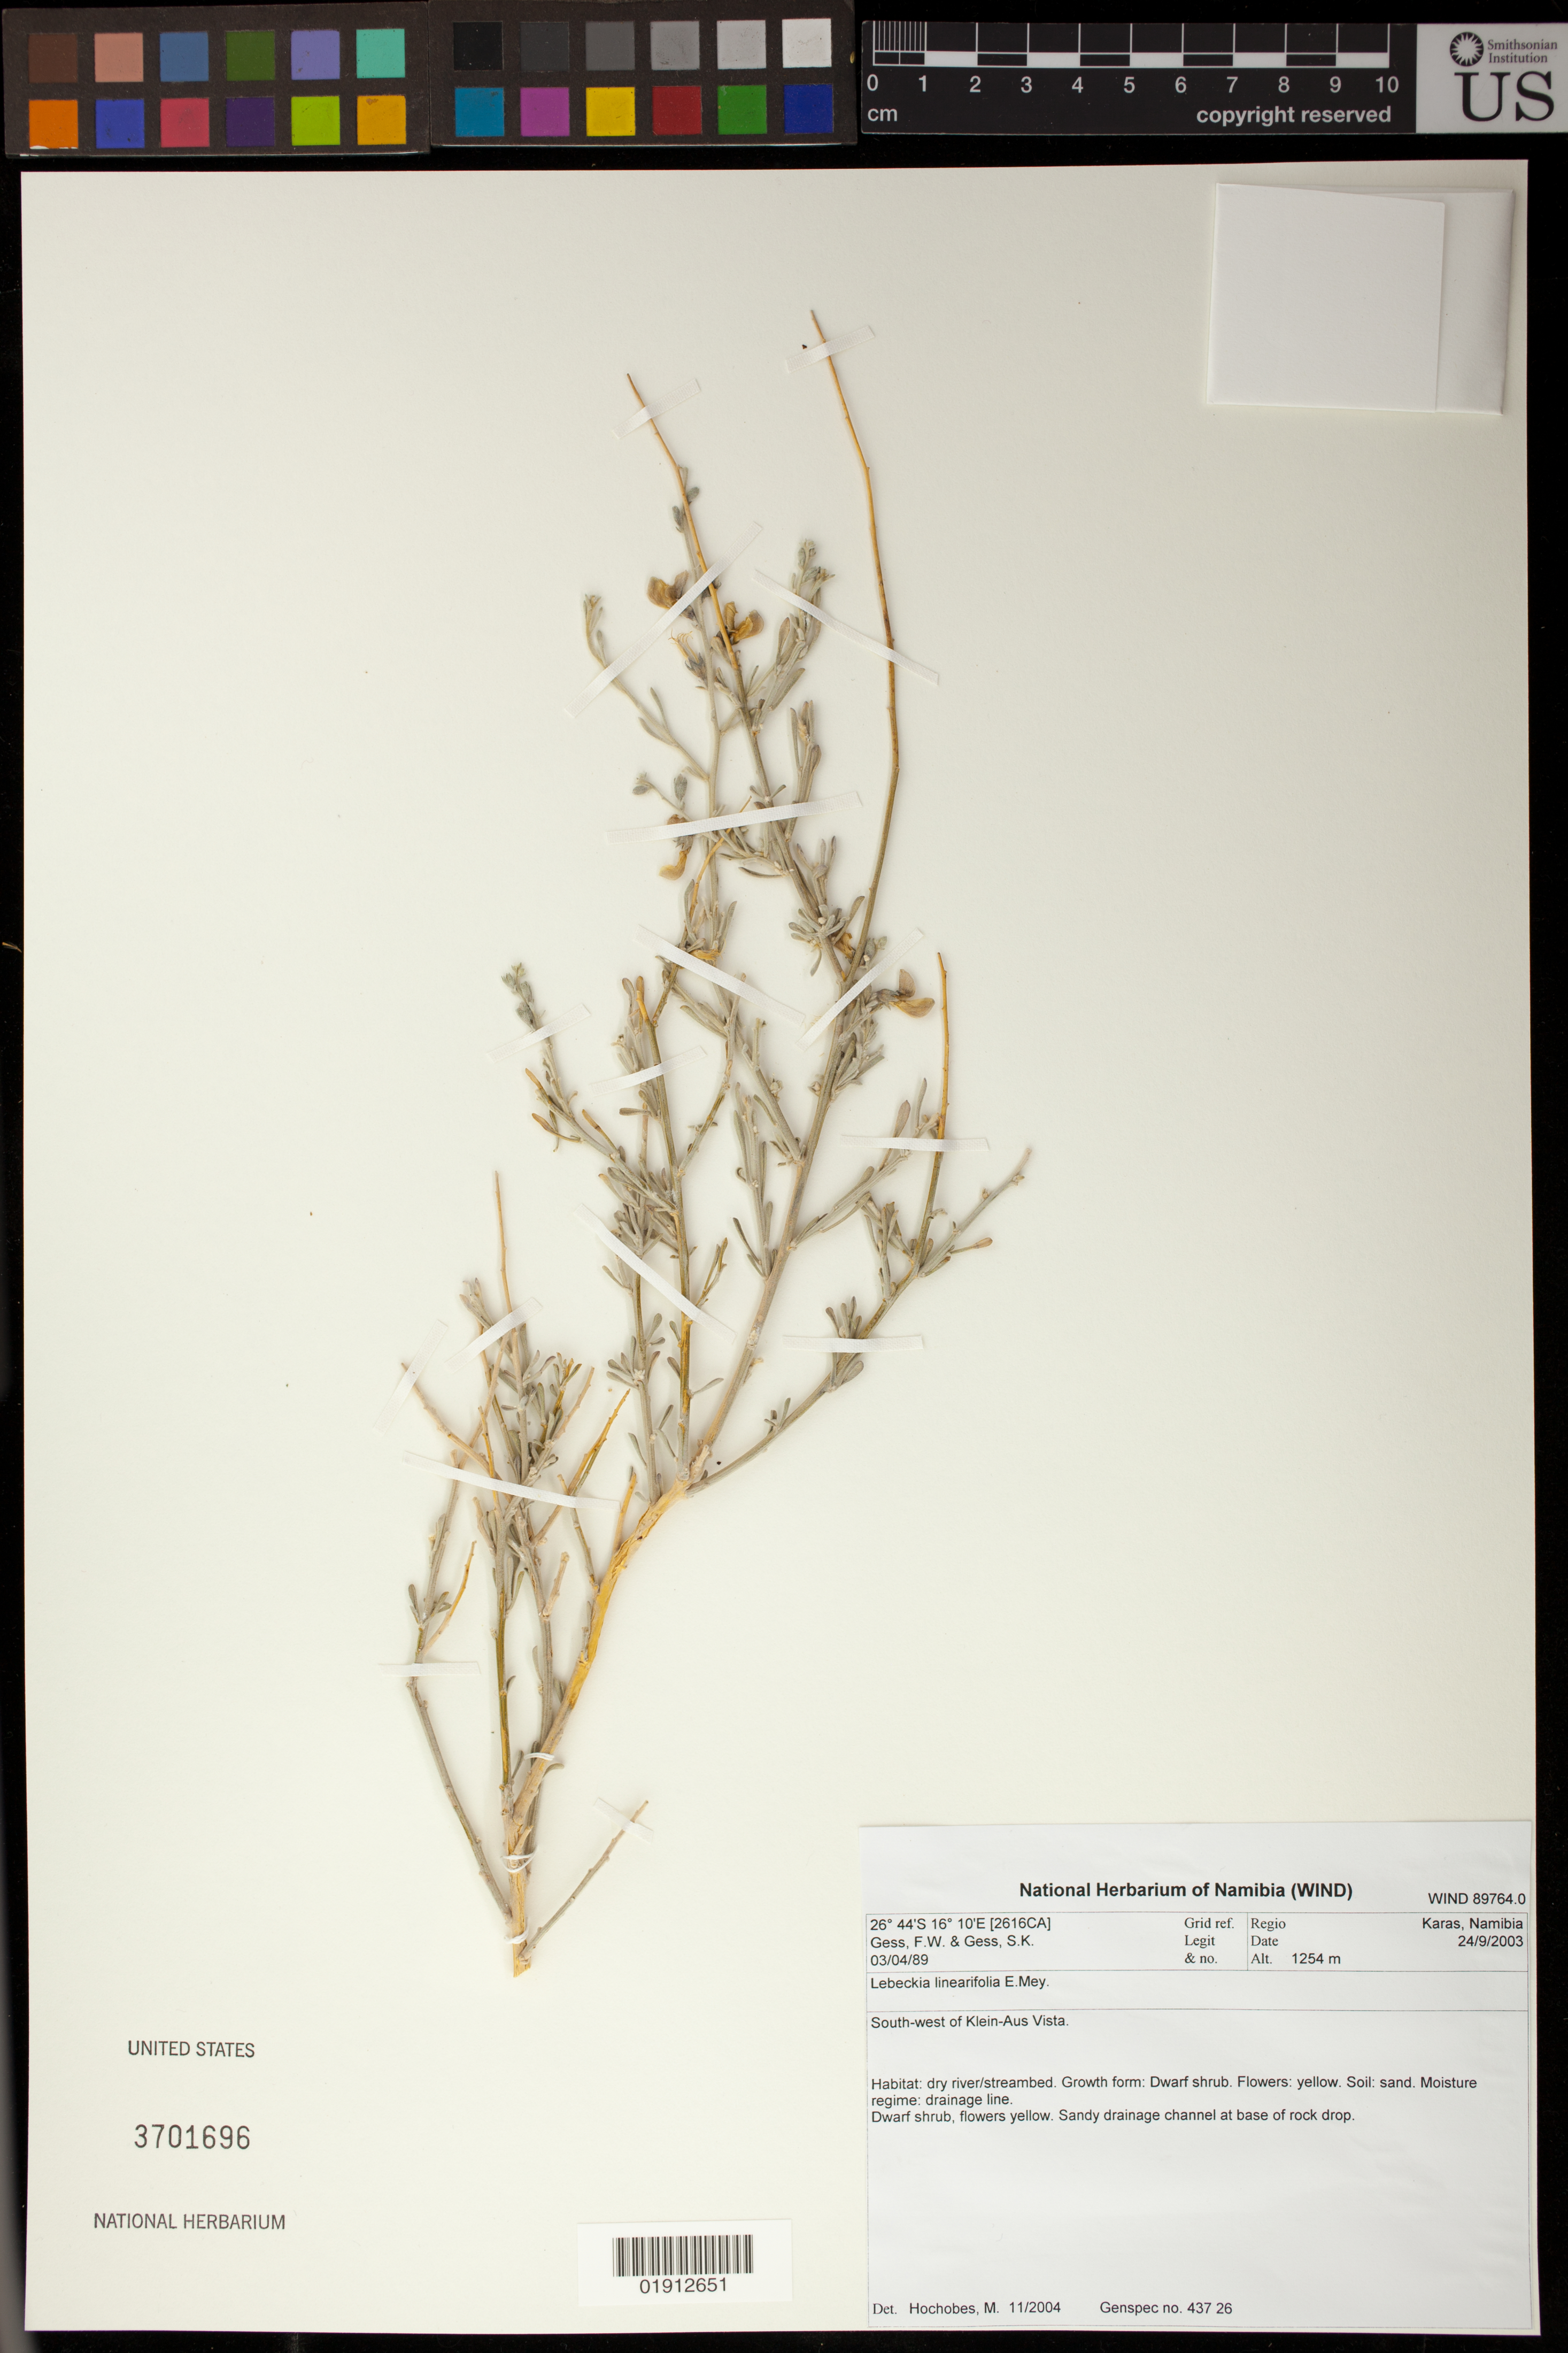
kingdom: Plantae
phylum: Tracheophyta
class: Magnoliopsida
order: Fabales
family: Fabaceae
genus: Lebeckia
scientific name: Lebeckia linearifolia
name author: E. Mey.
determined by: Hochobes, M. M.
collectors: F. Gess & S. Gess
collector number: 03/04/89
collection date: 2003-09-24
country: Namibia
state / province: Karas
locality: South-west of Klein-Aus Vista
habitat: Sandy drainage channel at base of rock drop.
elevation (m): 1254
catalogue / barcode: US 3701696